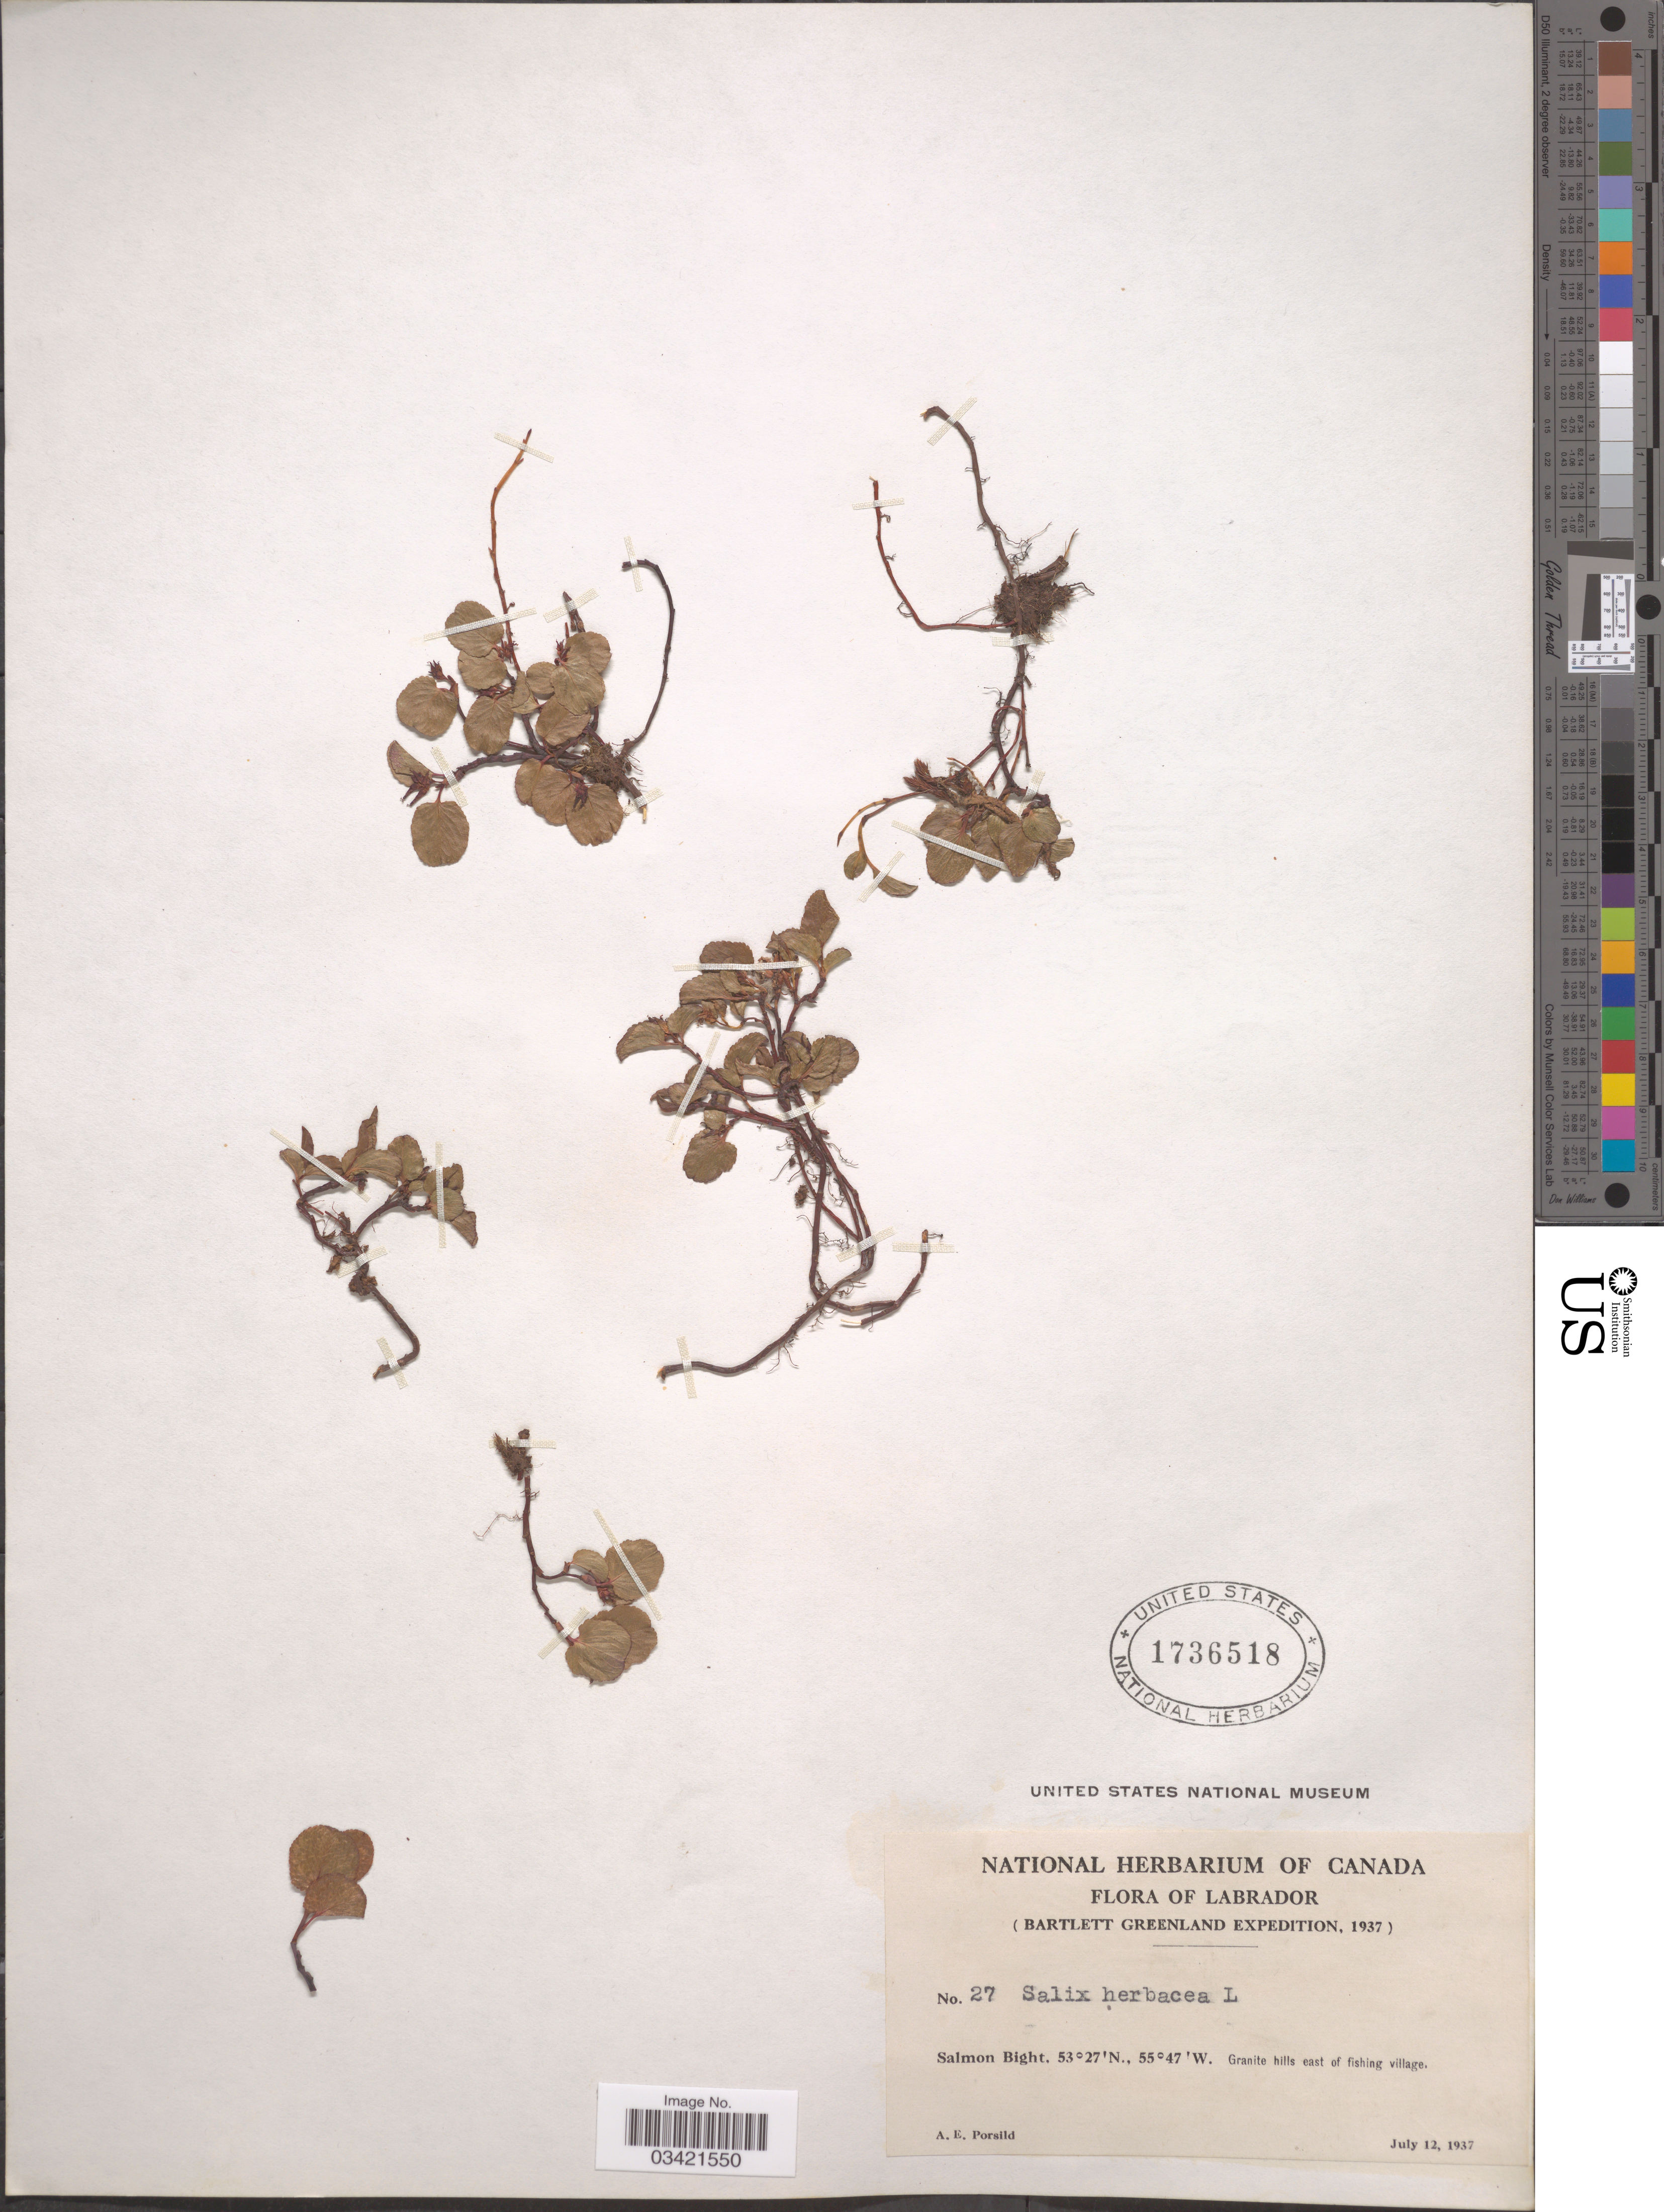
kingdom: Plantae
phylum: Tracheophyta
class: Magnoliopsida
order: Malpighiales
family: Salicaceae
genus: Salix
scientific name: Salix herbacea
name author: L.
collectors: A. E. Porsild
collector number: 27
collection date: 1937-07-12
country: Canada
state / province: Newfoundland and Labrador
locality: Labrador. Salmon Bight. Granite hills east of fishing village.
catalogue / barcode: US 1736518